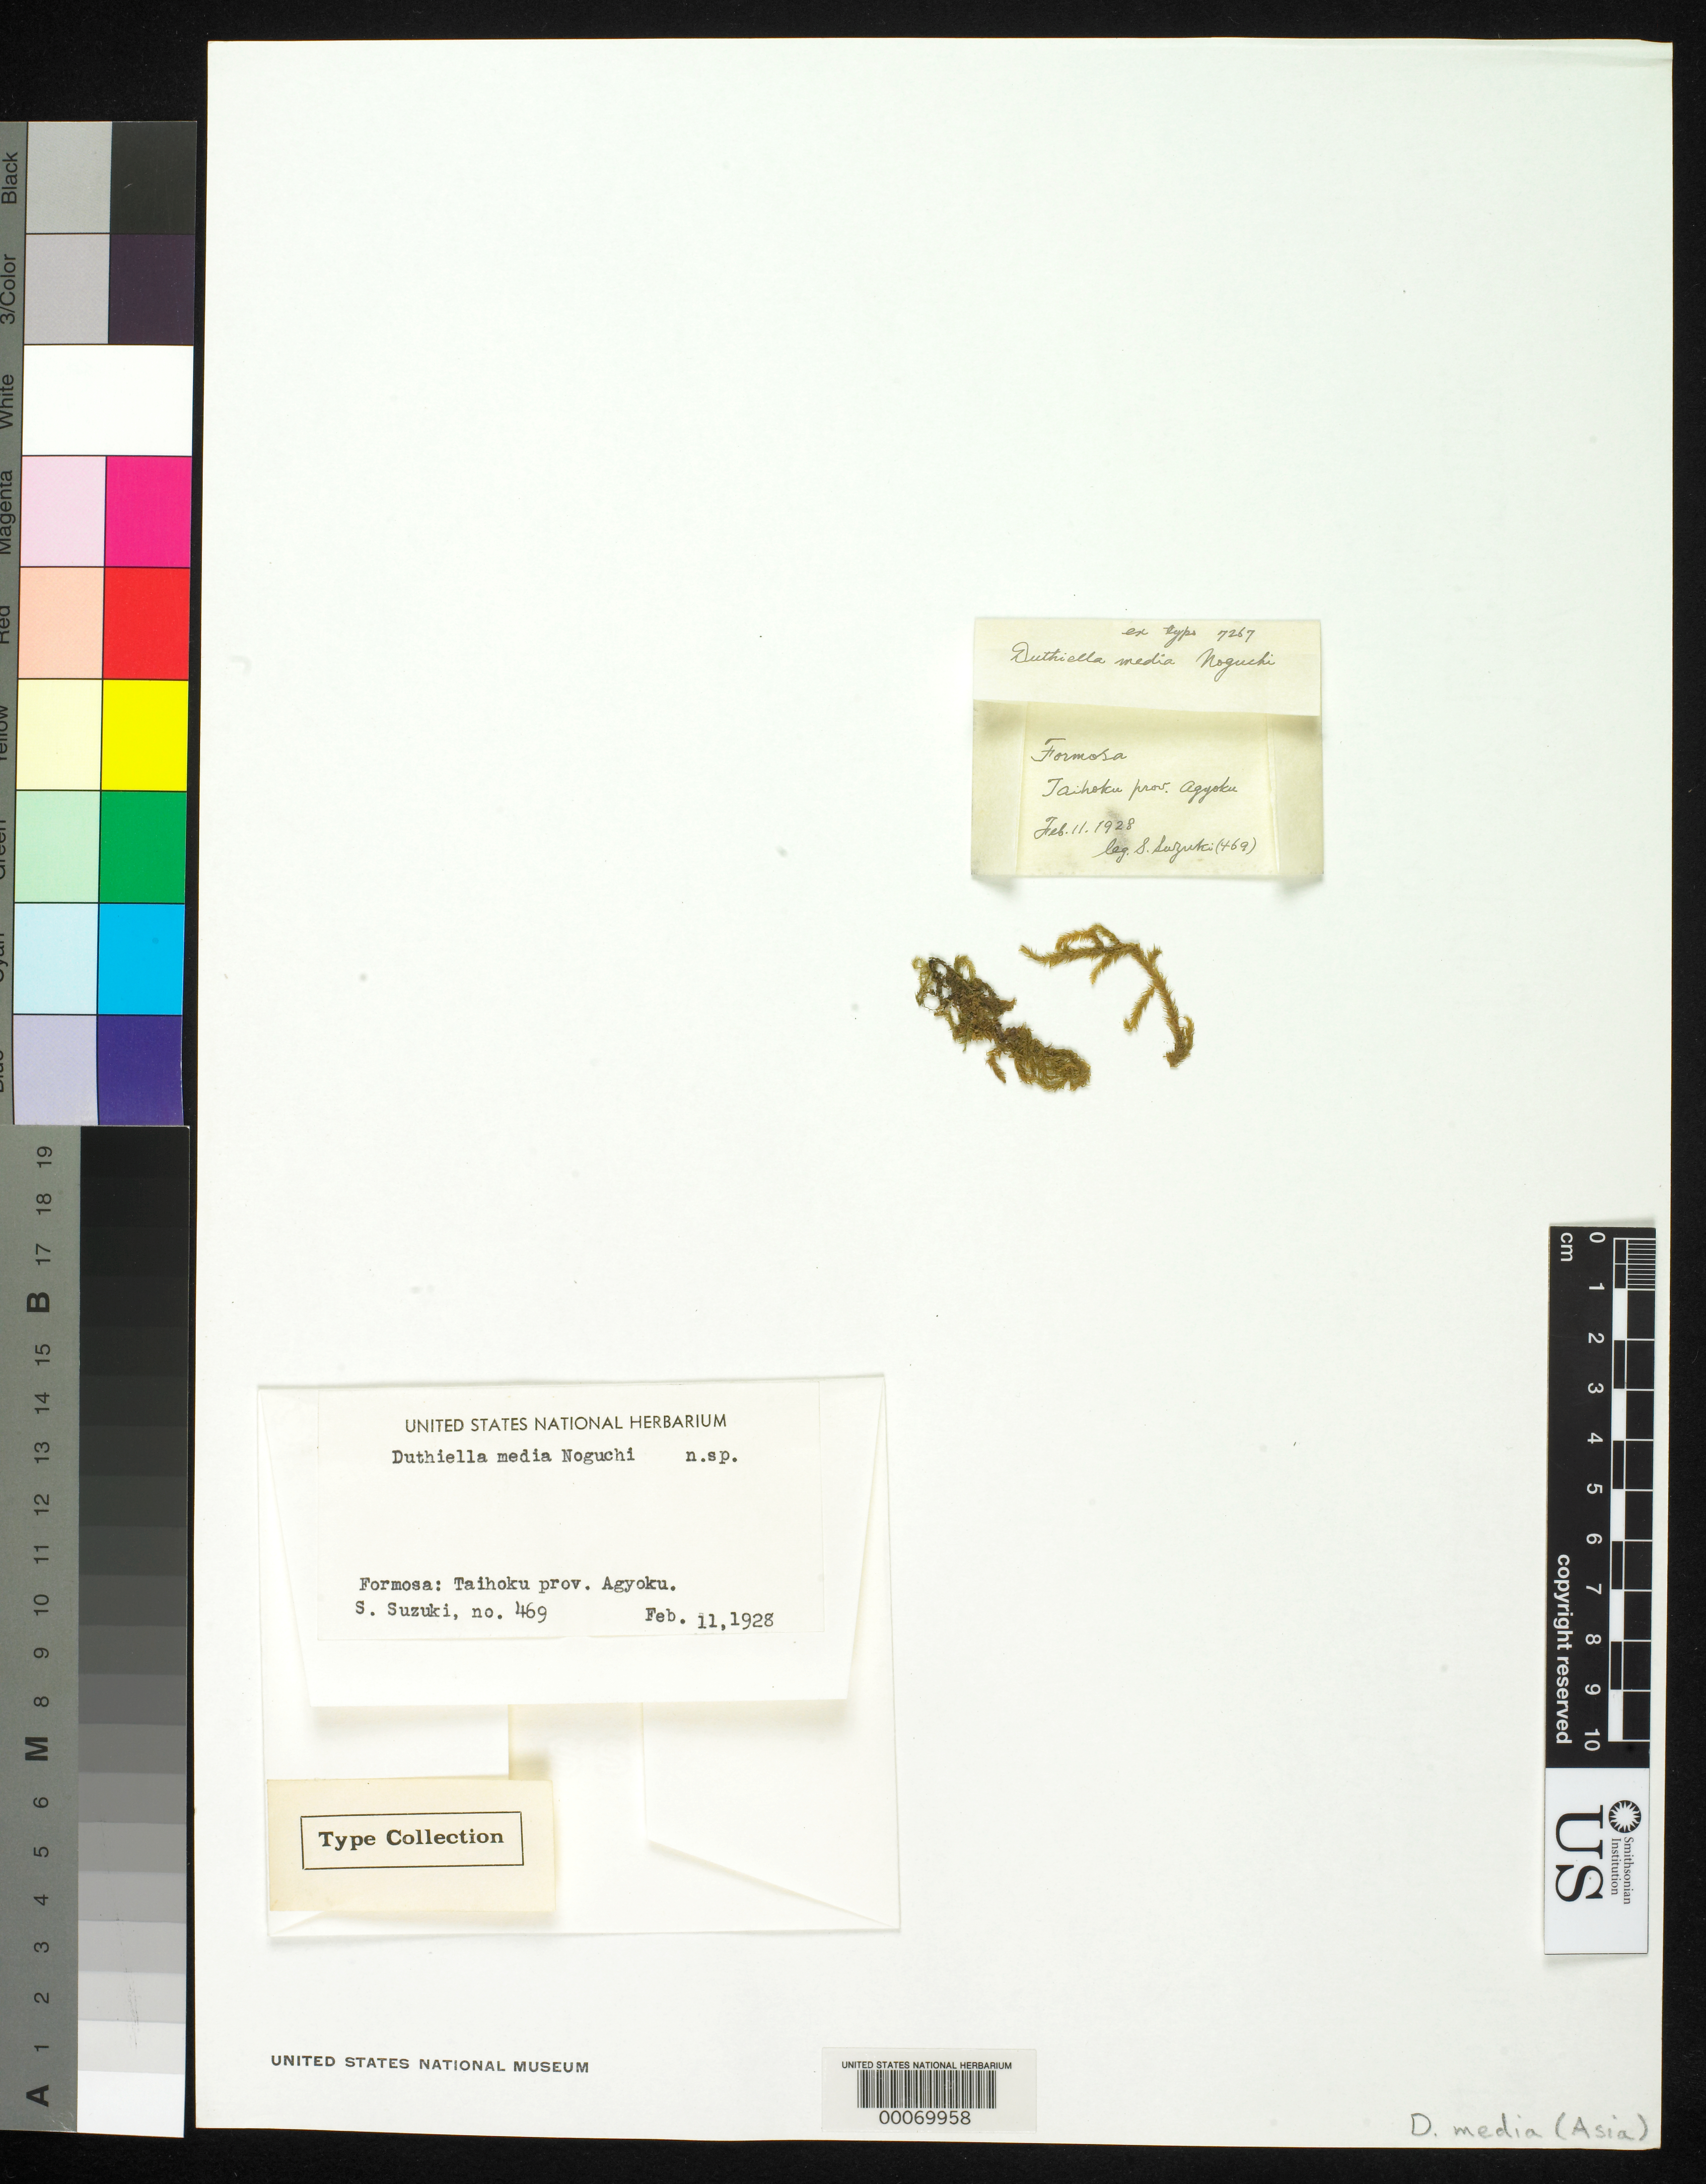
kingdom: Plantae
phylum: Bryophyta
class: Bryopsida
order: Hypnales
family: Meteoriaceae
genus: Duthiella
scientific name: Duthiella media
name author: Nog.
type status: Isotype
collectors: S. Suzuki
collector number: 469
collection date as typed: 11 Feb 1928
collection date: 1928-02-11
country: Taiwan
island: Taiwan [Formosa]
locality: Taihoku Prov., Agyoku.